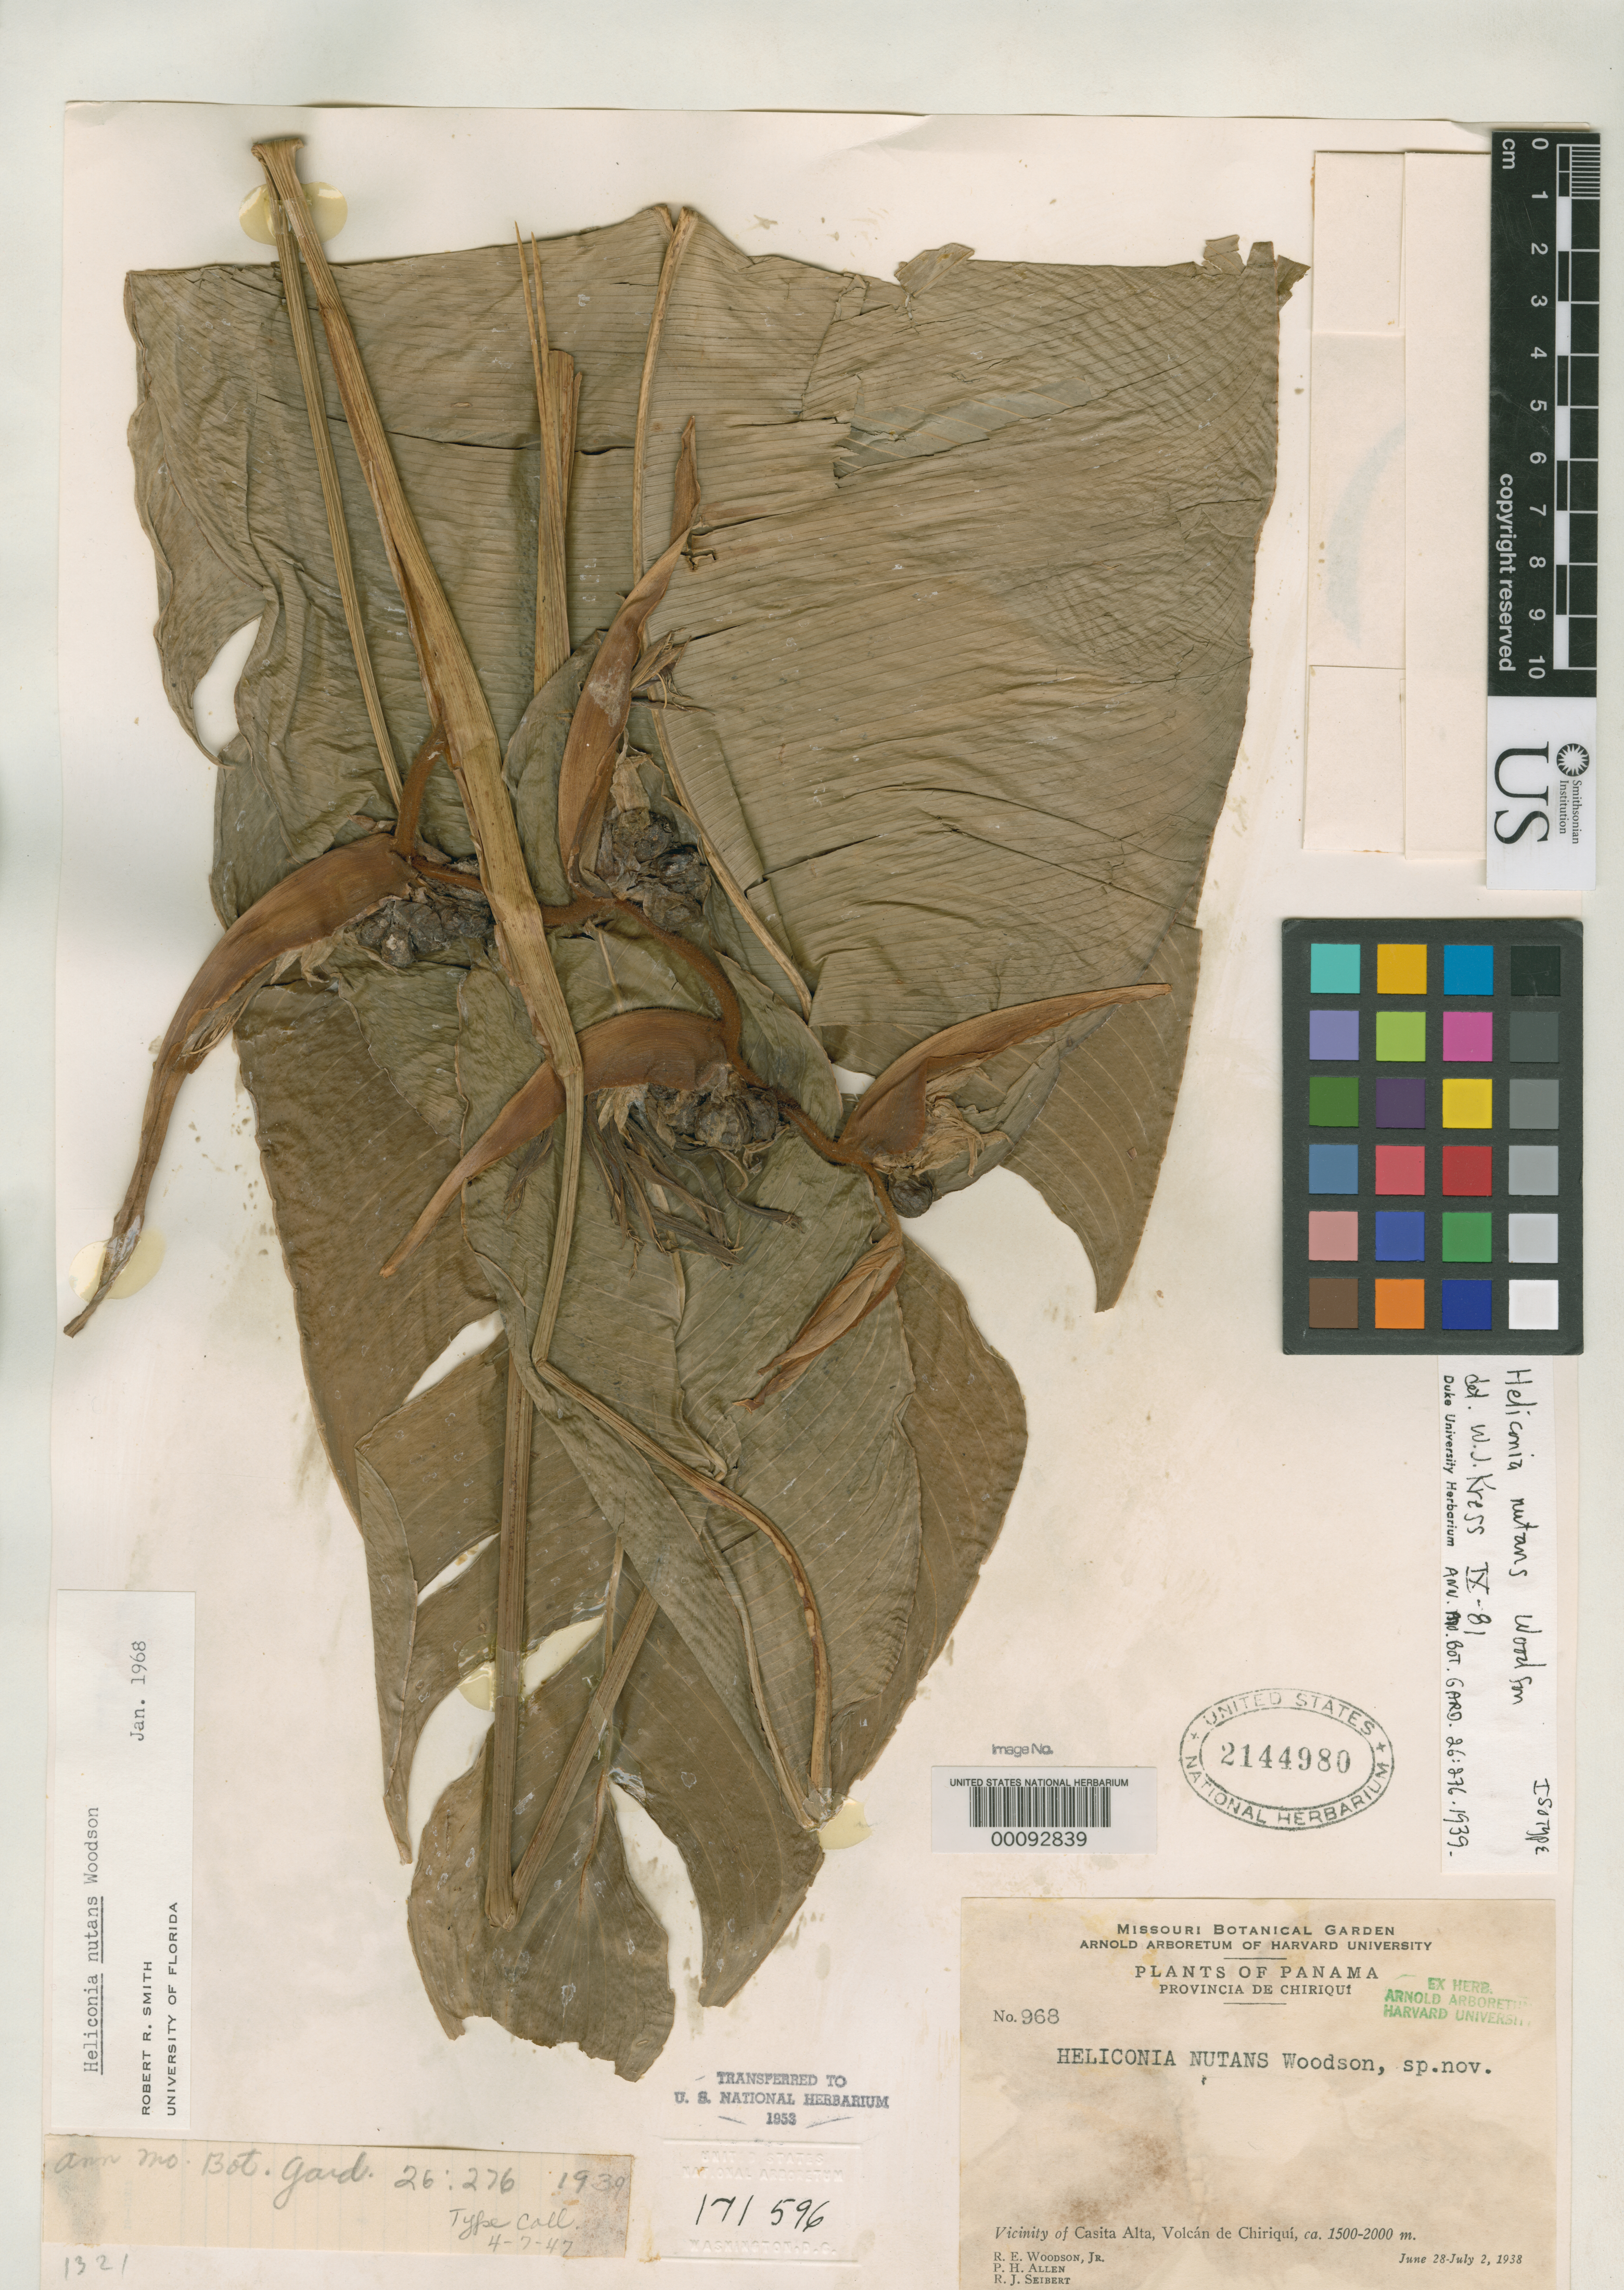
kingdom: Plantae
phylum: Tracheophyta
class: Liliopsida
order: Zingiberales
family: Heliconiaceae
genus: Heliconia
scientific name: Heliconia nutans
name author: Woodson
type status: Isotype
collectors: R. E. Woodson, P. H. Allen & R. J. Seibert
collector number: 968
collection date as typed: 28 Jun 1938 to 02 Jul 1928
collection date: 1928-07-02/1938-06-28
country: Panama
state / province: Chiriquí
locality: Vicinity of Casita Alta, Volcan de Chiriqui.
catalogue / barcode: US 2144980